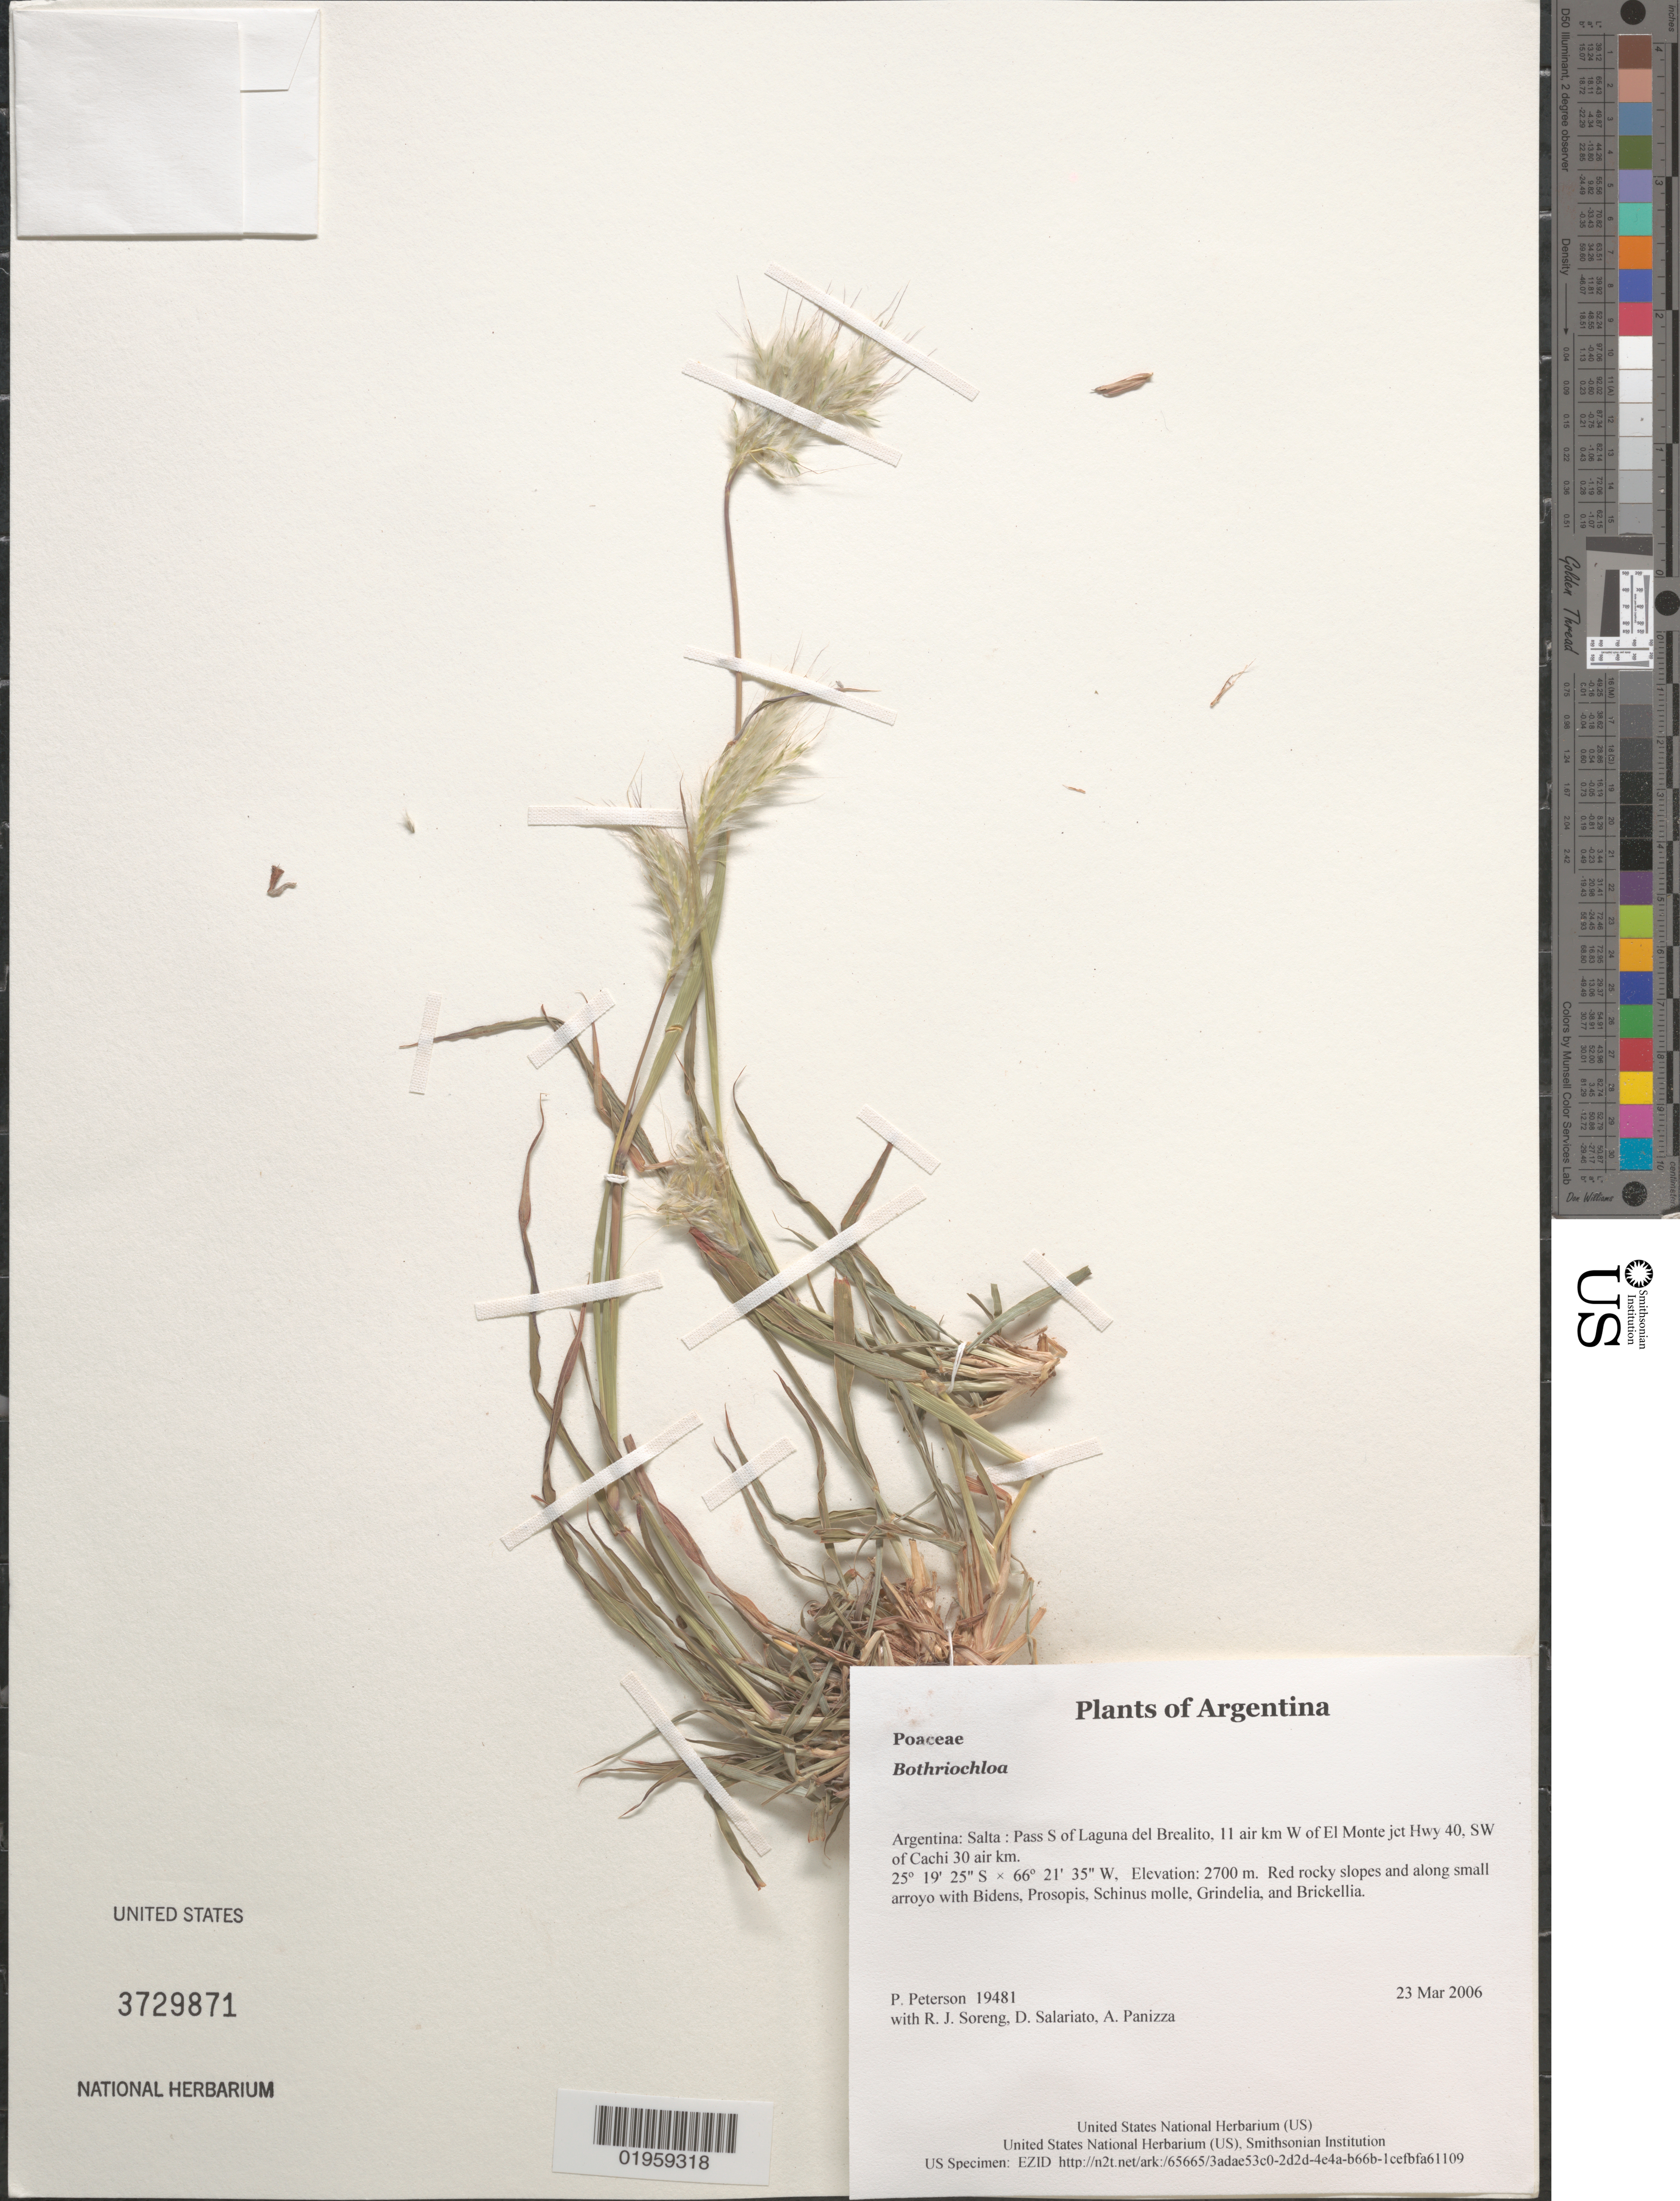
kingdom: Plantae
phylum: Tracheophyta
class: Liliopsida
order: Poales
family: Poaceae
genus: Bothriochloa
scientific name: Bothriochloa sp.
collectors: P. M. Peterson, R. J. Soreng, D. Salariato & A. Panizza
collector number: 19481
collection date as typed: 23 Mar 2006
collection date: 2006-03-23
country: Argentina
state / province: Salta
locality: Pass S of Laguna del Brealito, 11 air km W of El Monte jct Hwy 40, SW of Cachi 30 air km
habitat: Red rocky slopes and along small arroyo with Bidens, Prosopis, Schinus molle, Grindelia, and Brickellia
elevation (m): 2700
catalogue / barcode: US 3729871